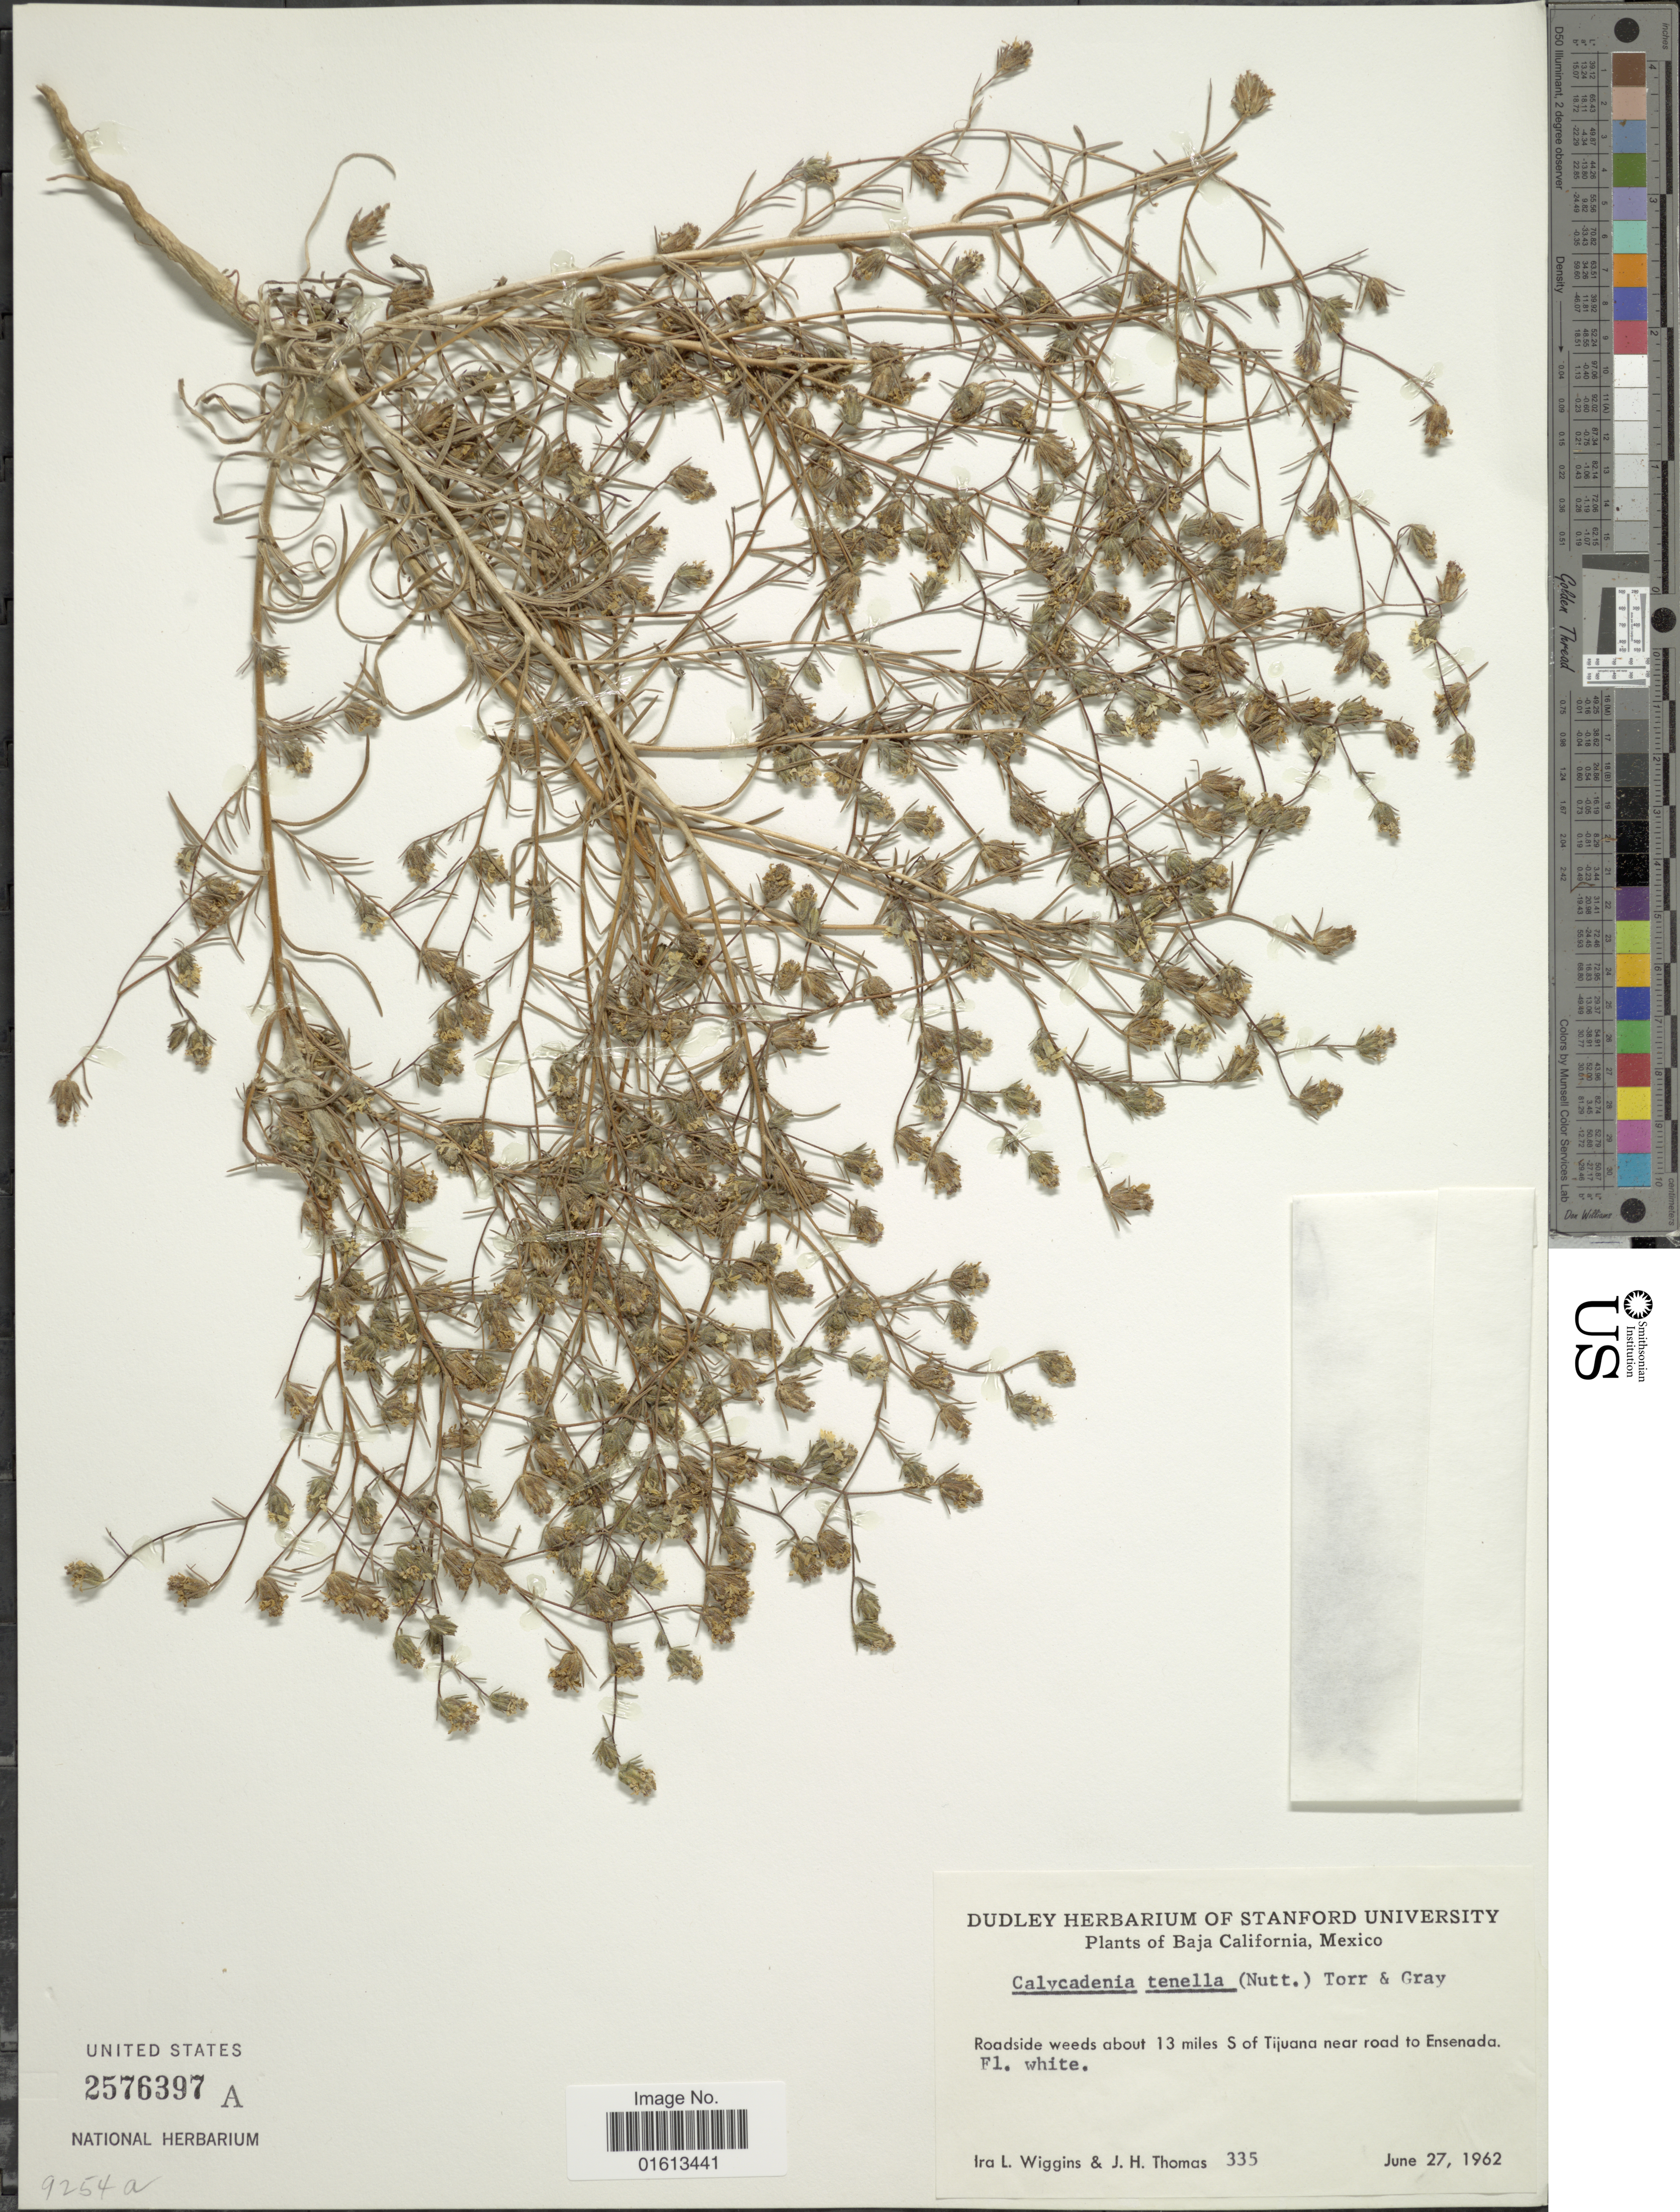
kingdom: Plantae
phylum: Tracheophyta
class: Magnoliopsida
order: Asterales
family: Asteraceae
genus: Calycadenia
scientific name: Calycadenia tenella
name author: (Nutt.) Torr. & A. Gray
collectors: I. L. Wiggins & J. H. Thomas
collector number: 335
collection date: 1962-06-27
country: Mexico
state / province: Baja California Norte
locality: Roadside weeds about 13 miles S of Tijuana near road to Ensenada, Fl. White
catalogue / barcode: US 2576397A